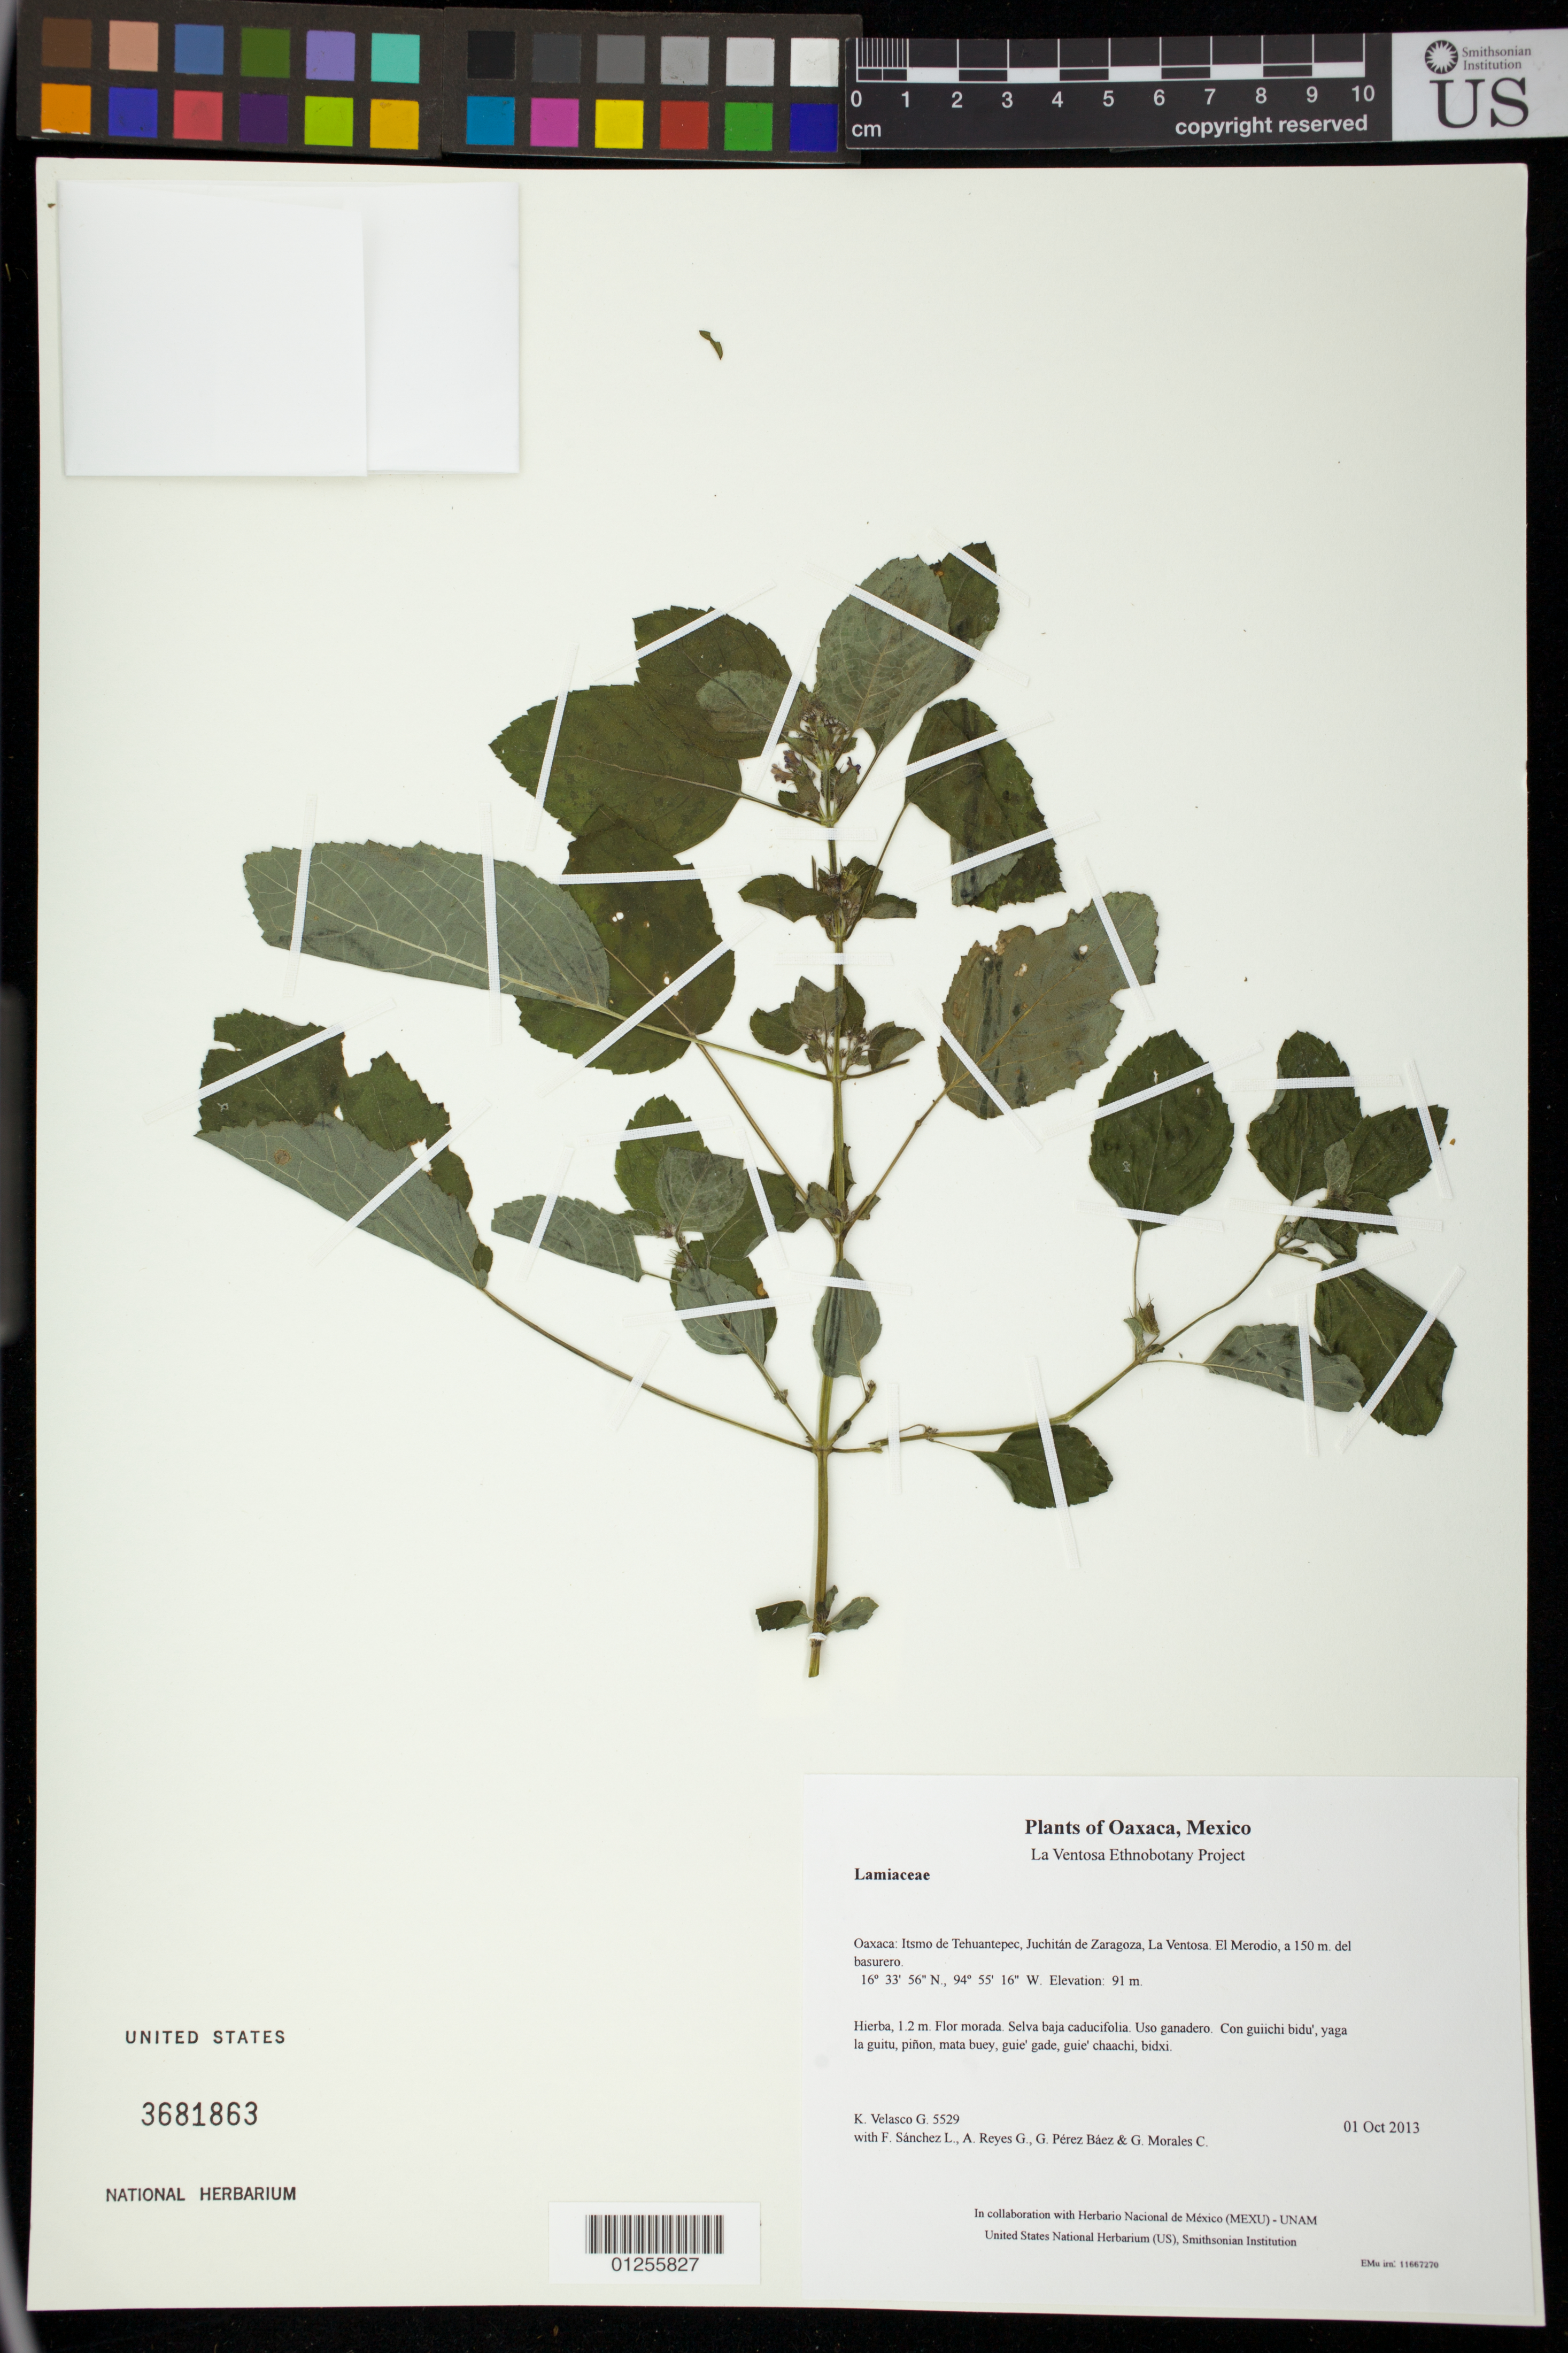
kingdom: Plantae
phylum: Tracheophyta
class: Magnoliopsida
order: Lamiales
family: Lamiaceae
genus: Mesosphaerum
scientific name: Mesosphaerum suaveolens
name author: (L.) Kuntze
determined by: Strong, Mark T., (BOT), Smithsonian Institution - National Museum of Natural History (UNITED STATES)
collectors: K. Velasco G., F. Sánchez L., A. Reyes G., G. Pérez Báez & G. Morales C.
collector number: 5529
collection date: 2013-10-01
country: Mexico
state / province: Oaxaca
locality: Itsmo de Tehuantepec, Juchitán de Zaragoza, La Ventosa. El Merodio, a 150 m. del basurero.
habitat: Selva baja caducifolia. Uso ganadero.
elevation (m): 91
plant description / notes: JEBOT, MEXU, US; Guixi bandaga. 1.2 m. Guie' nagu.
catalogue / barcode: US 3681863